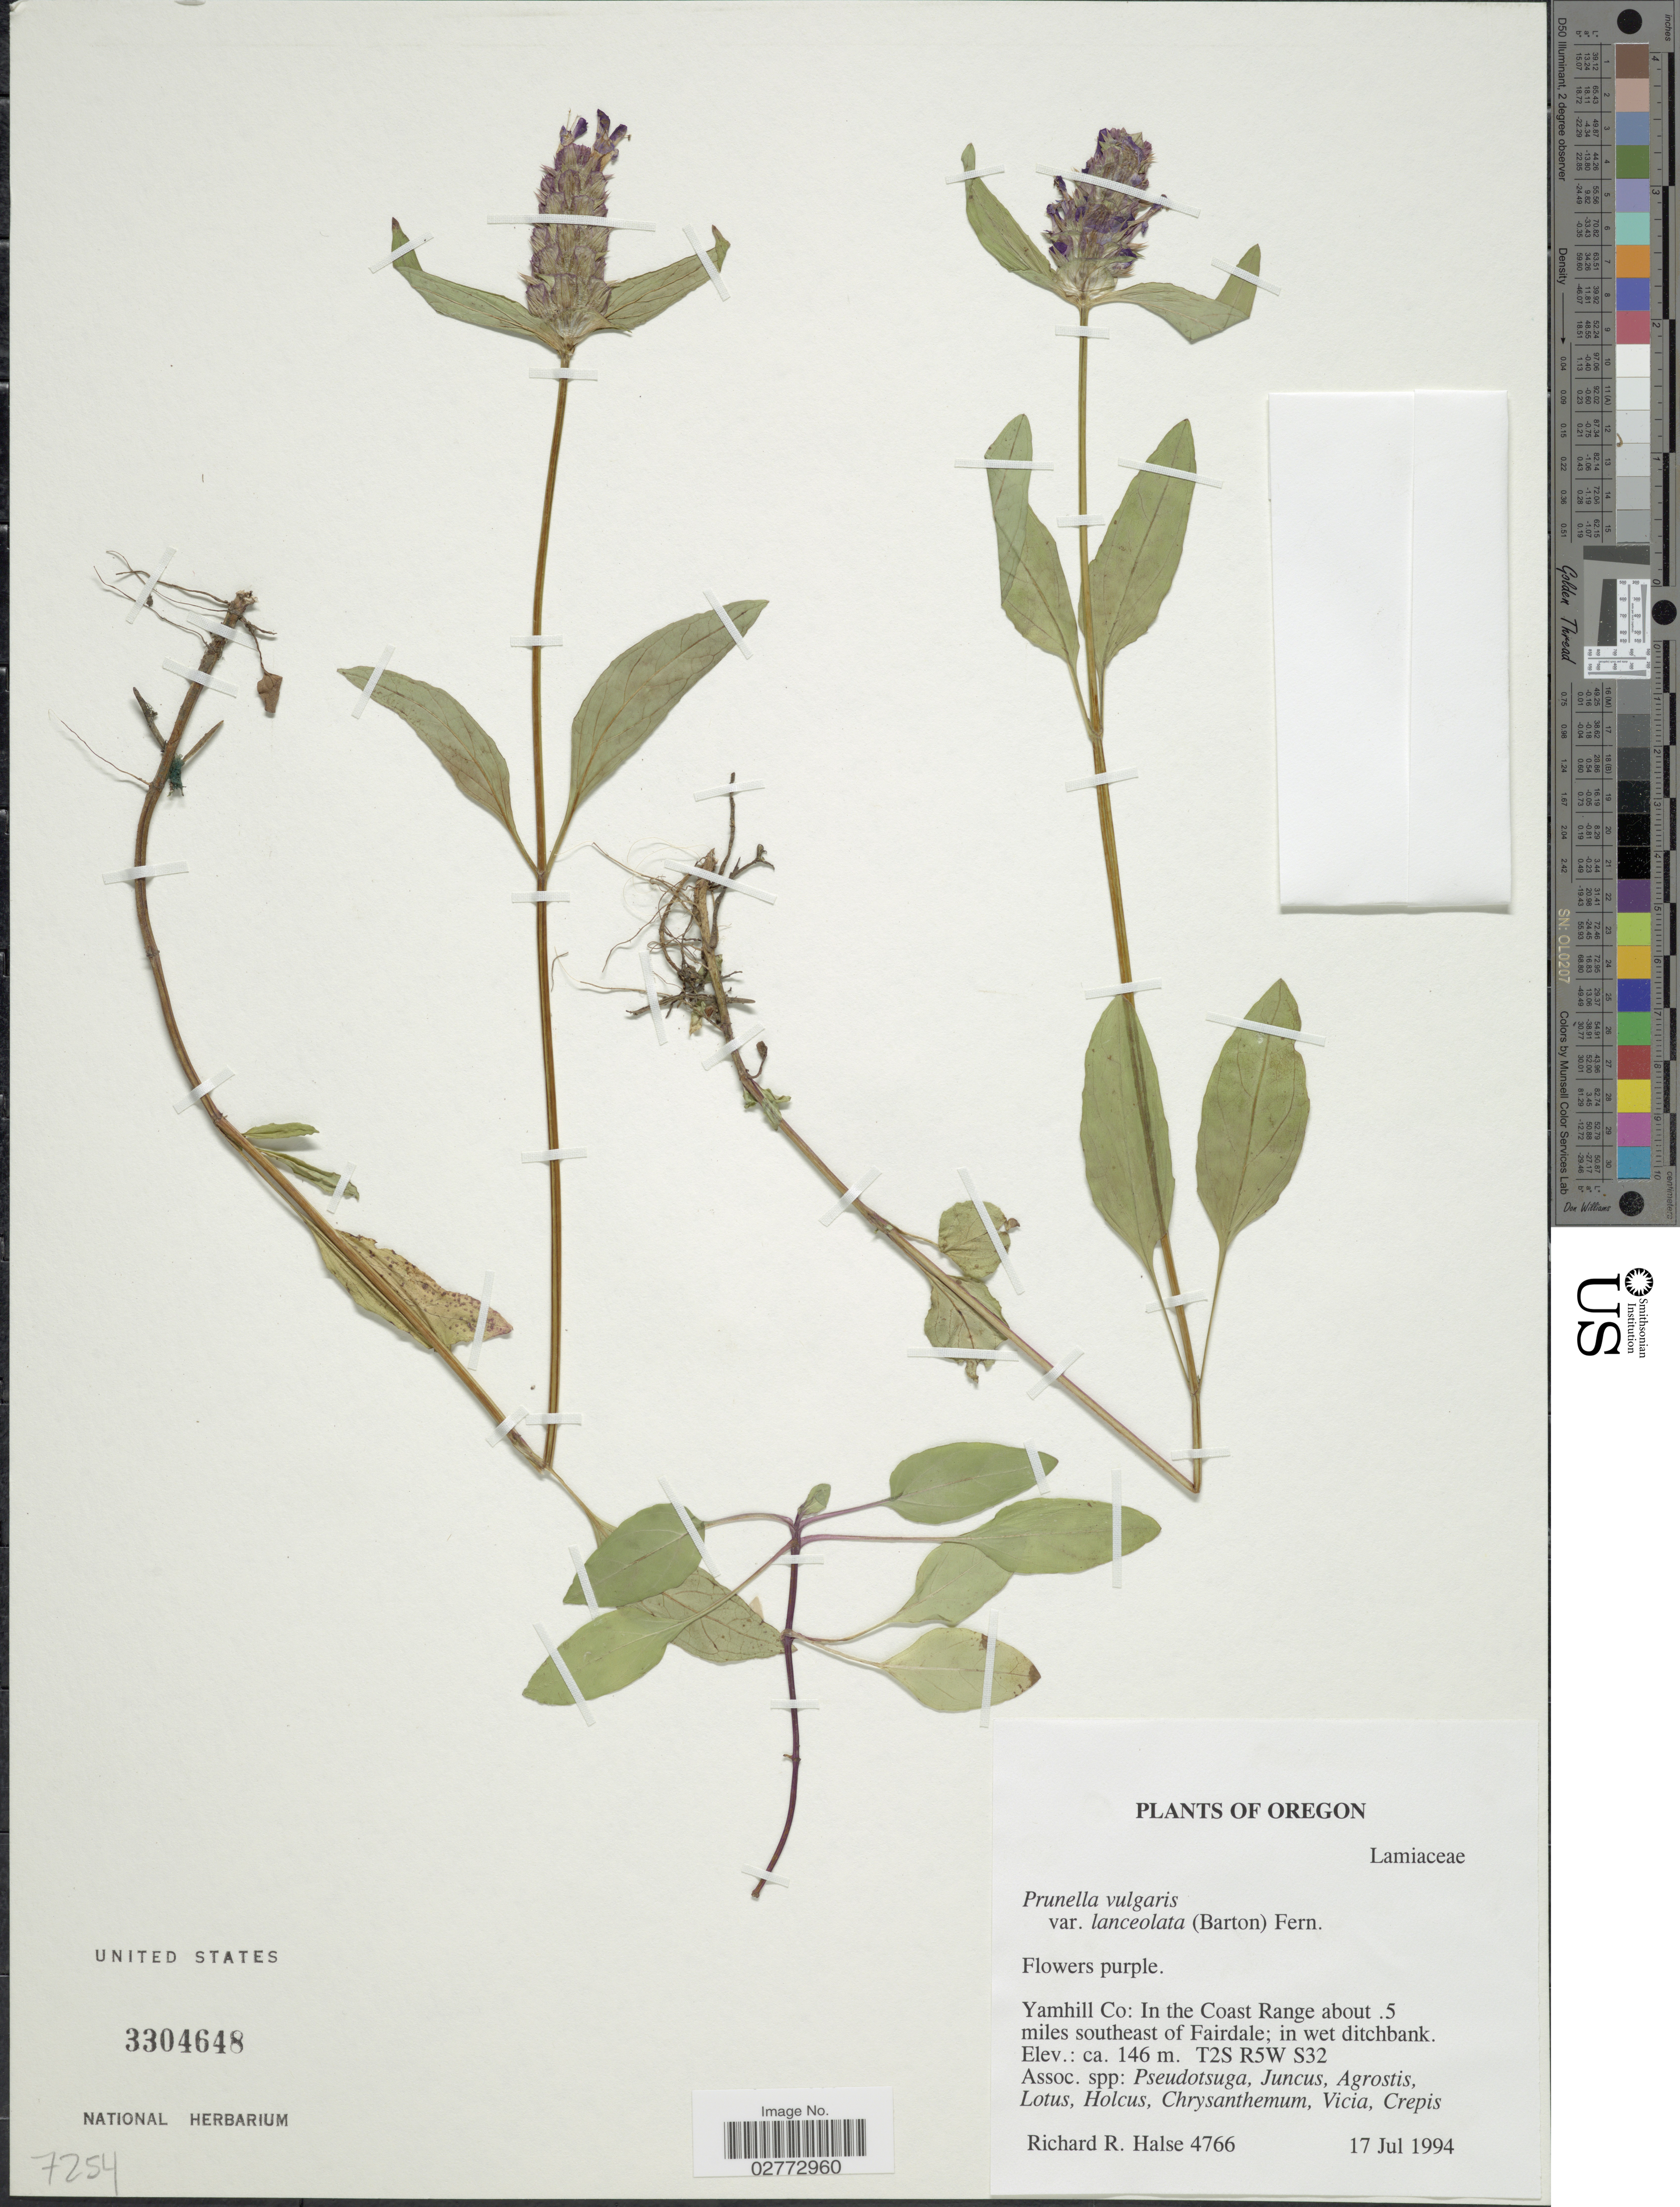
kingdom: Plantae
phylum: Tracheophyta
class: Magnoliopsida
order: Lamiales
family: Lamiaceae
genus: Prunella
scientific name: Prunella vulgaris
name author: L.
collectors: R. Halse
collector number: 4766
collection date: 1994-07-17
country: United States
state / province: Oregon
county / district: Yamhill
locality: Yamhill Co: In the Coast Range about .5 miles southeast of Fairdale; in wet ditchbank. T2S R5W S32.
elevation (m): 146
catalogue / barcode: US 3304648